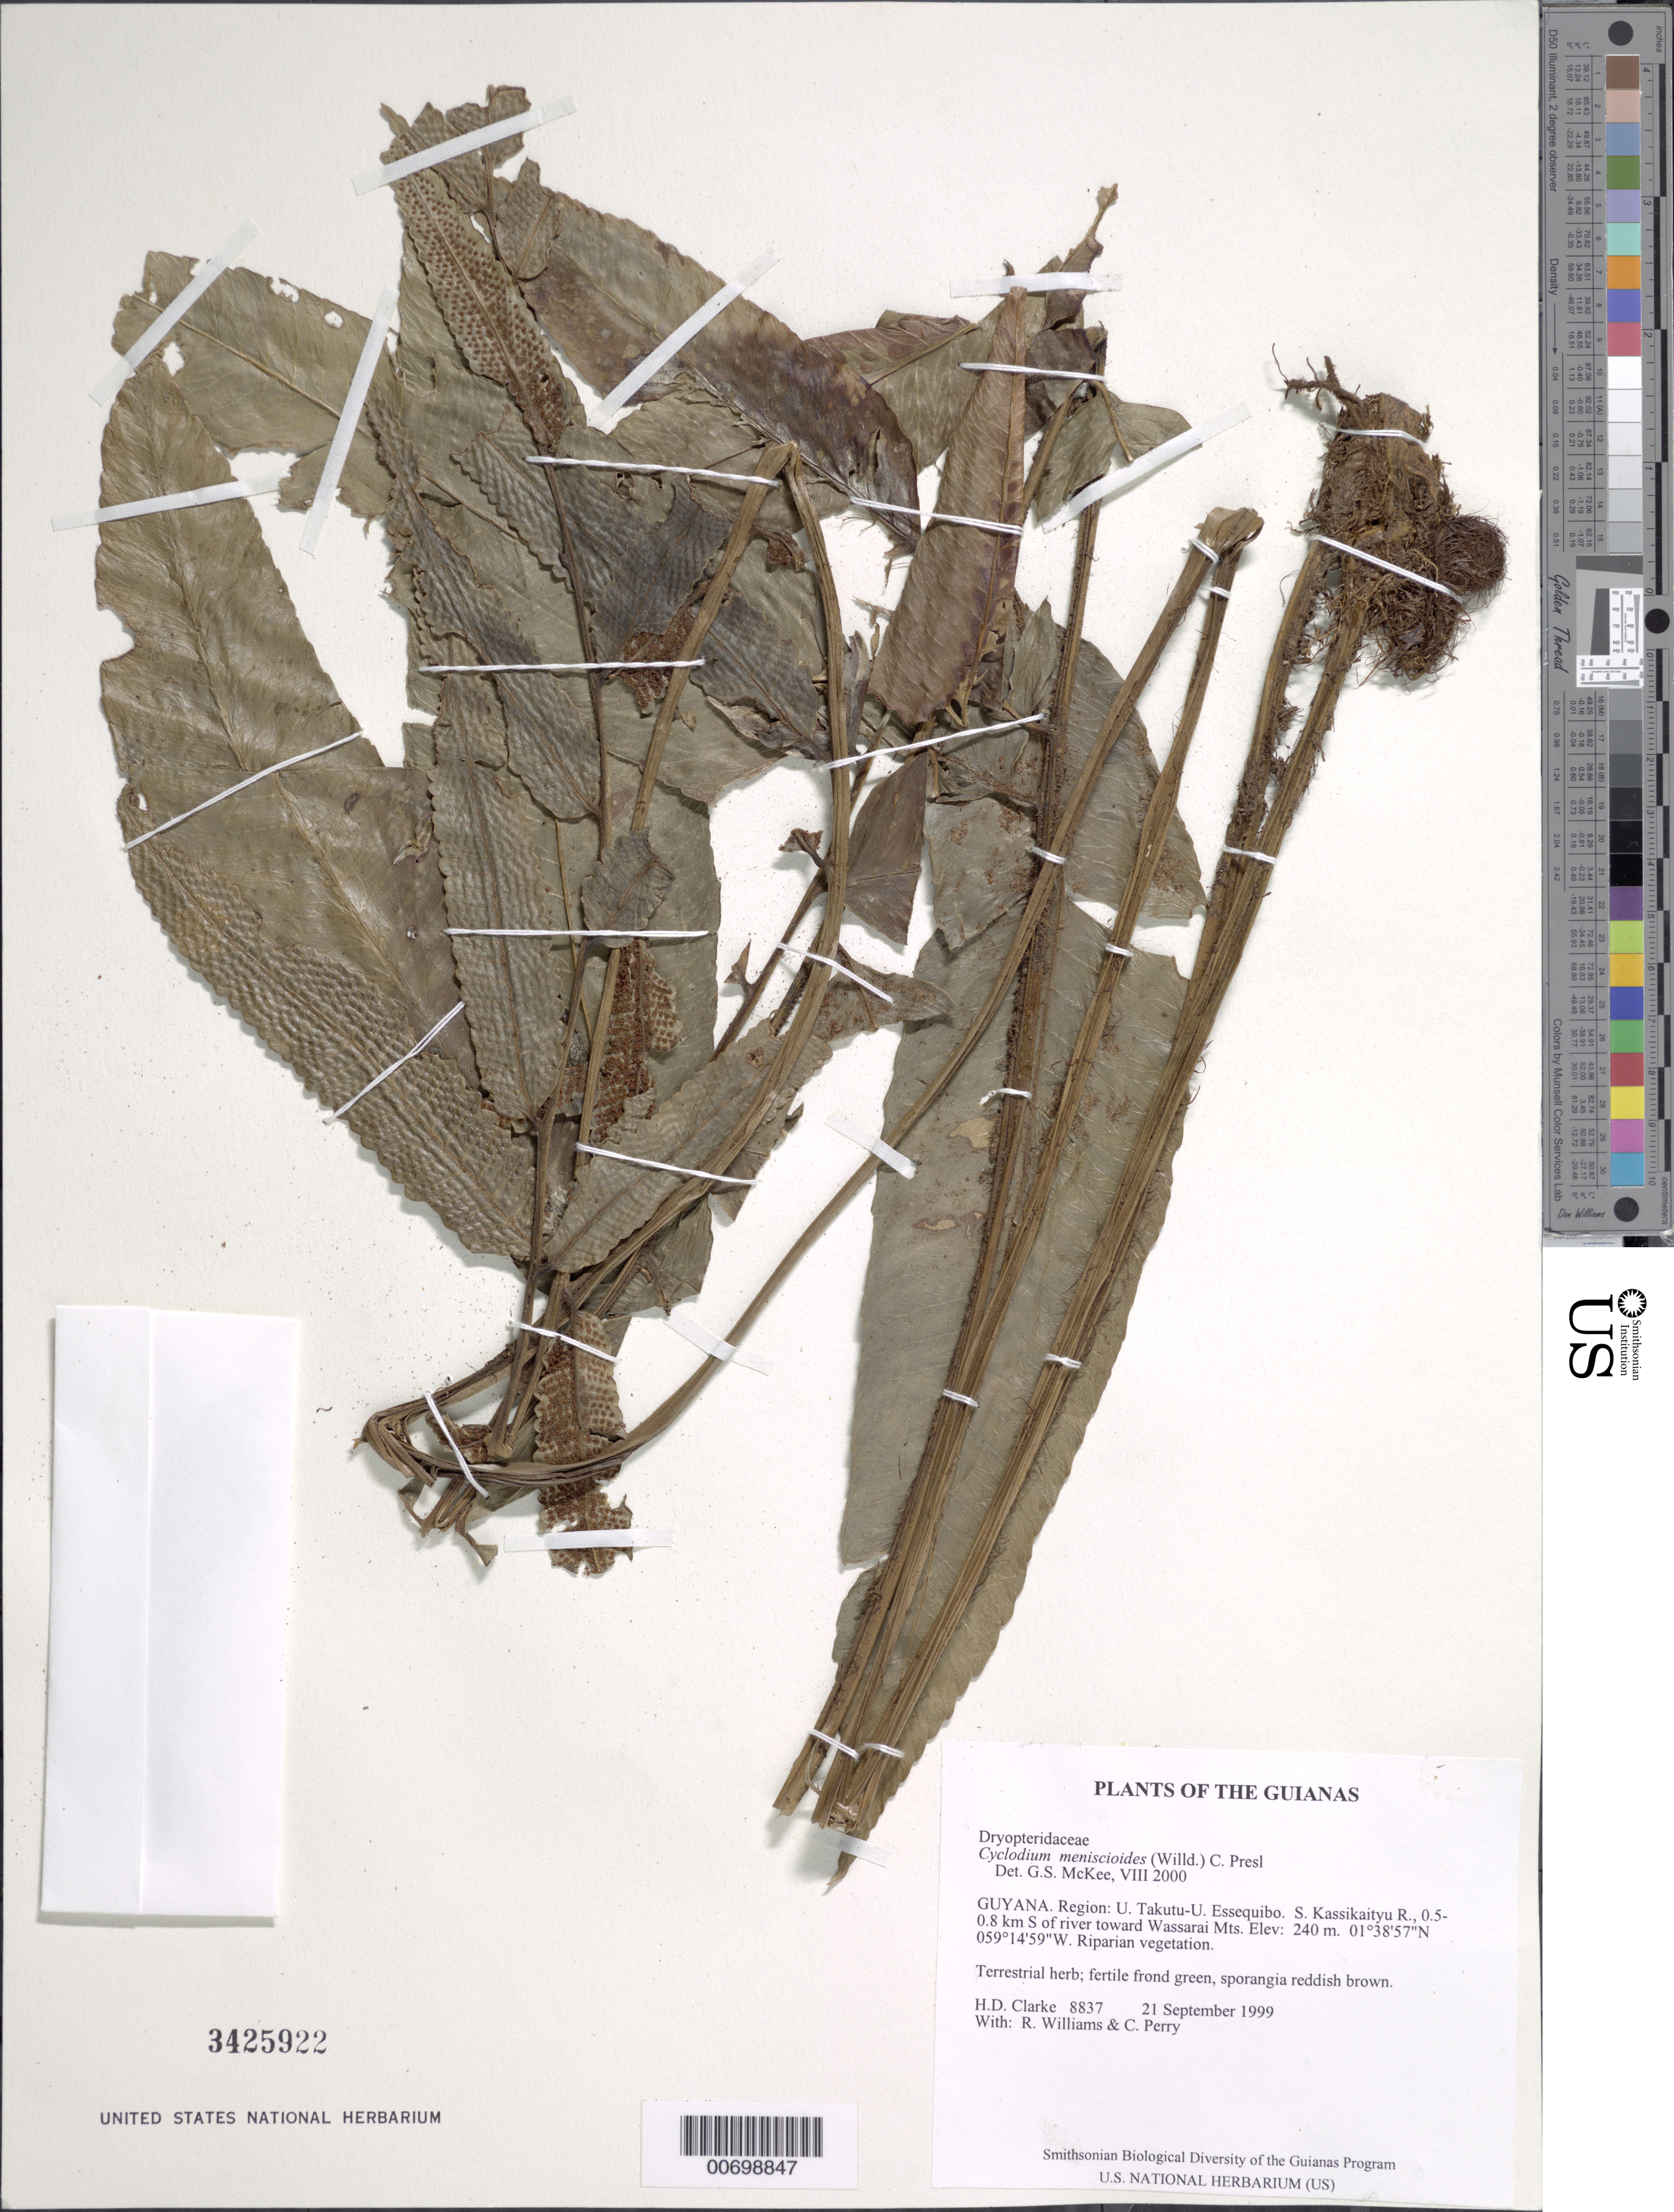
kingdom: Plantae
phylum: Tracheophyta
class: Polypodiopsida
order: Polypodiales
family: Dryopteridaceae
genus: Cyclodium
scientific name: Cyclodium meniscioides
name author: (Willd.) C. Presl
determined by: McKee, G. S., (US), NMNH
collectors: H. D. Clarke, R. Williams & C. Perry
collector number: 8837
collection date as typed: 21 September 1999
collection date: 1999-09-21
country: Guyana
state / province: U. Takutu-U. Essequibo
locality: S. Kassikaityu R., 0.5-0.8 km S of river toward Wassarai Mts.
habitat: Riparian vegetation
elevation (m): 240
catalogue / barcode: US 3425922